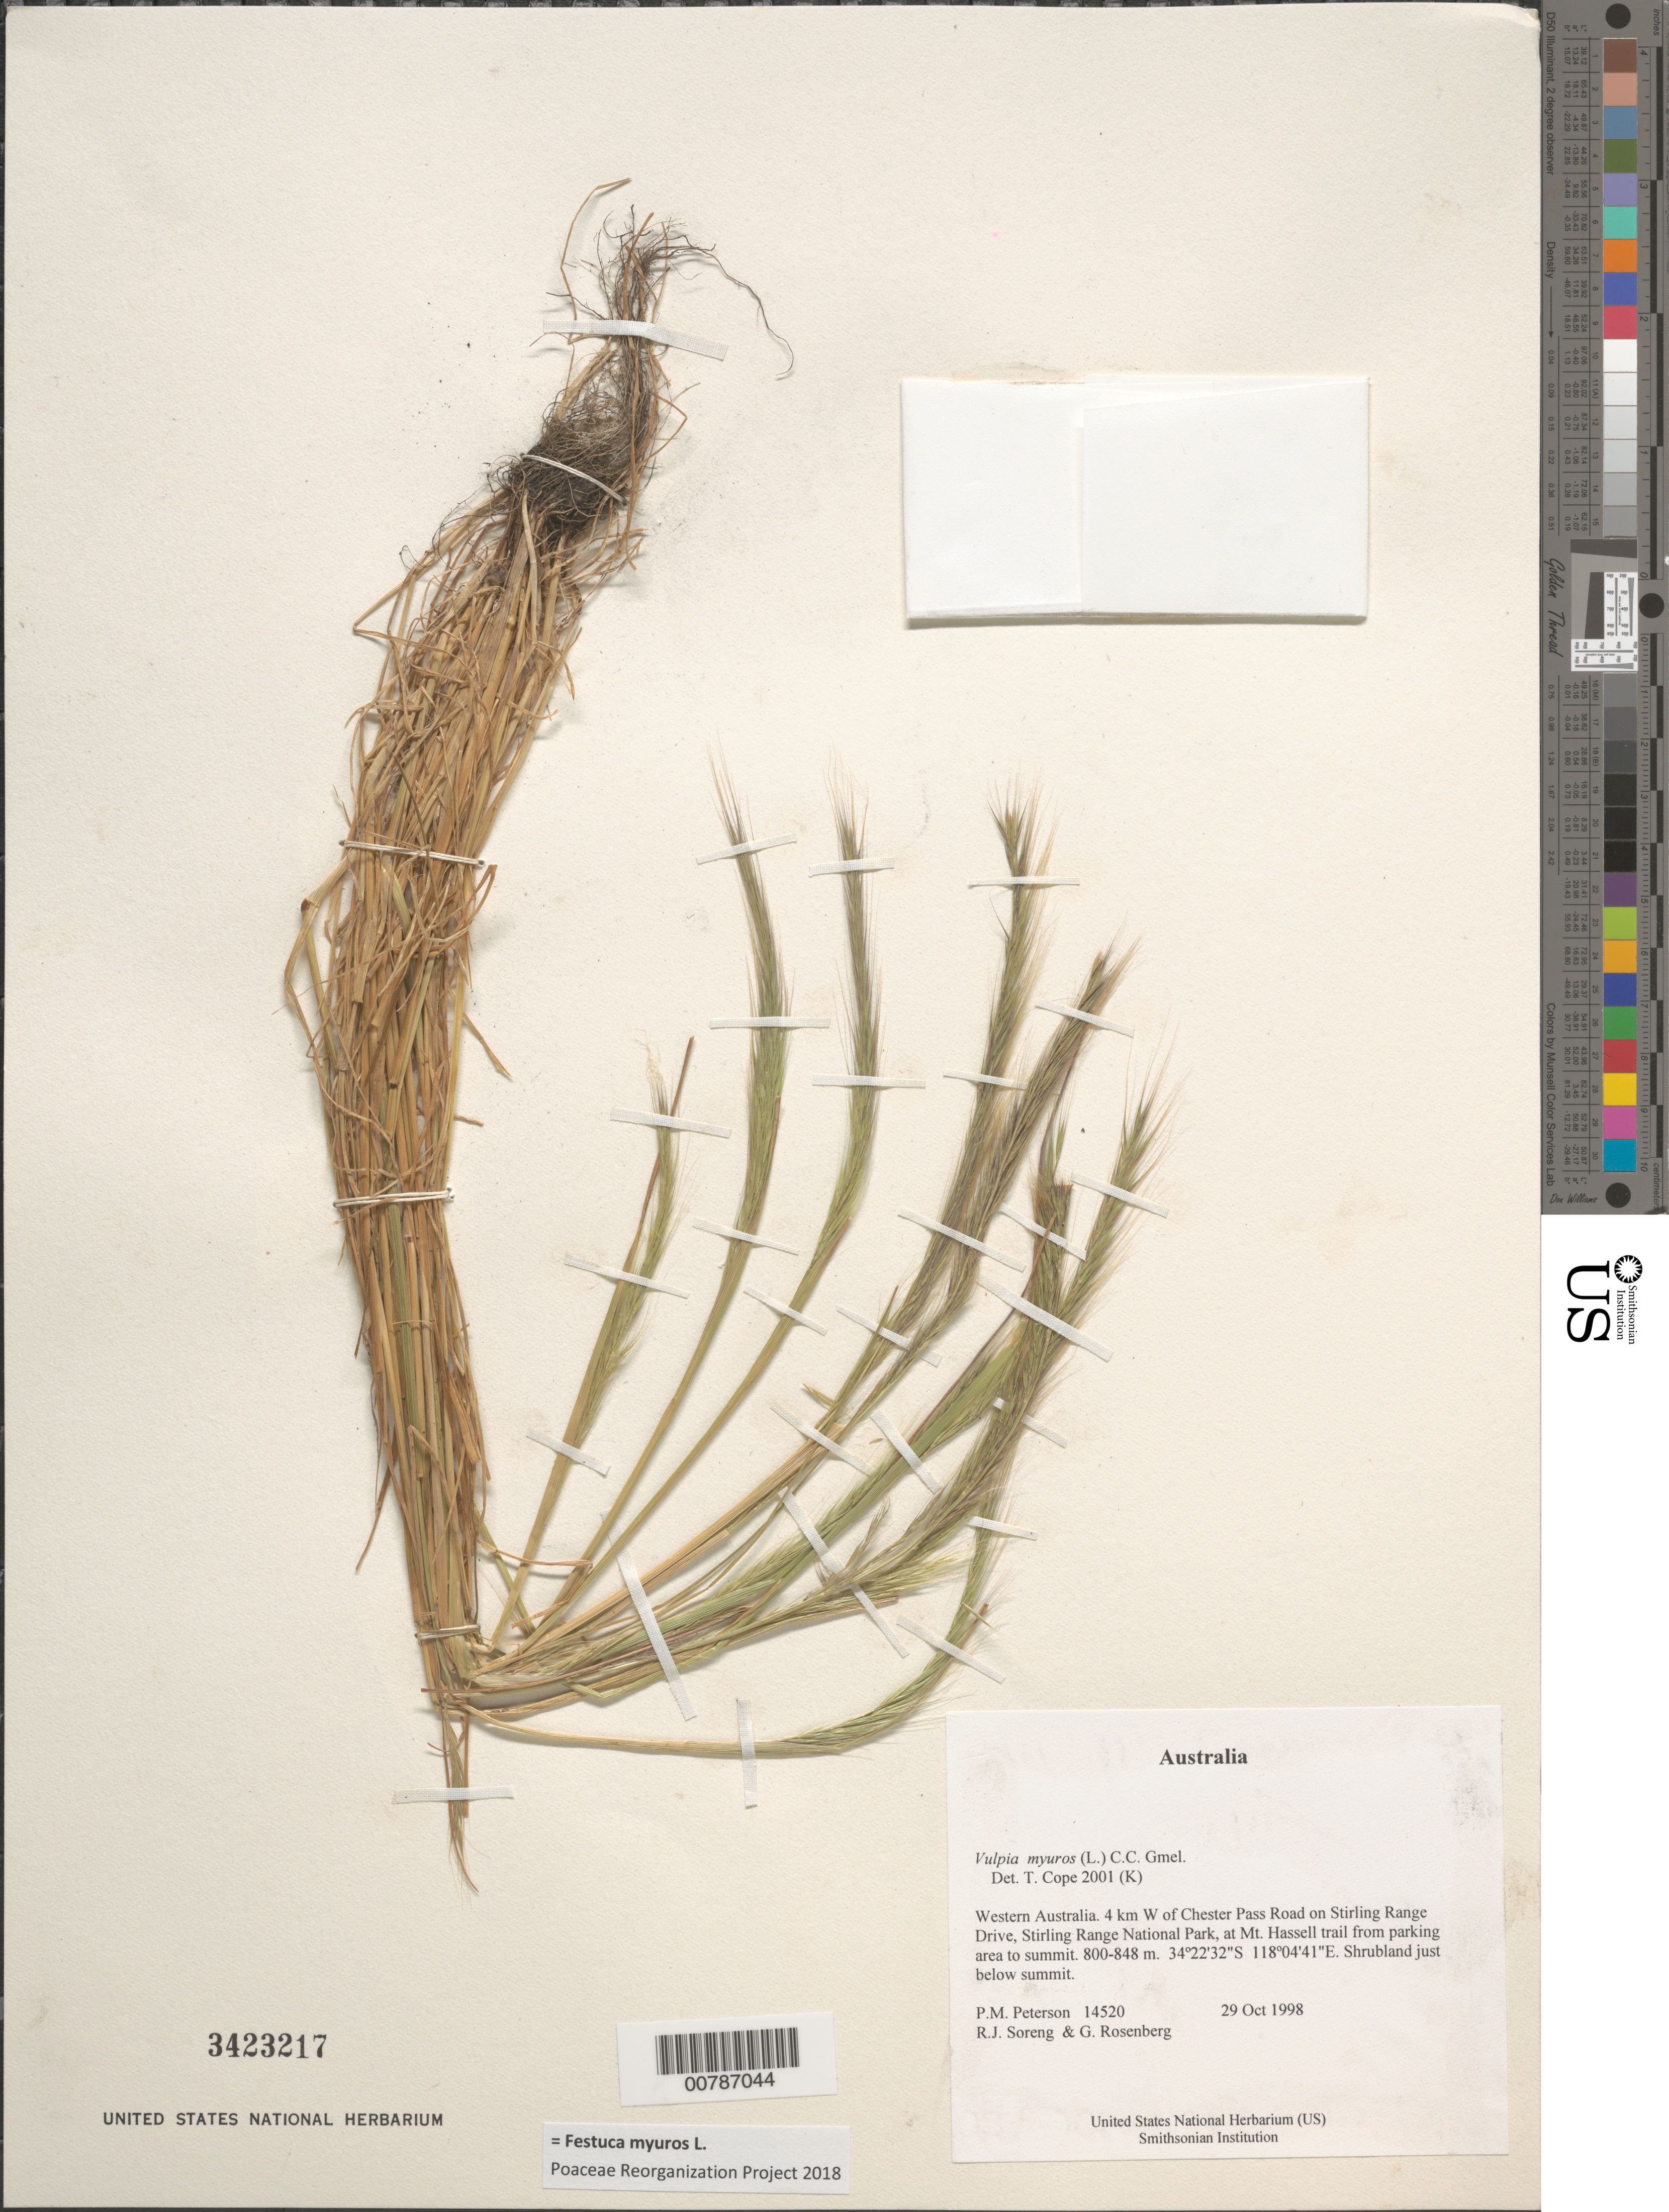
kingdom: Plantae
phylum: Tracheophyta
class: Liliopsida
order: Poales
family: Poaceae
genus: Festuca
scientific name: Festuca myuros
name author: L.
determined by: Poaceae Reorganization Project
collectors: P. M. Peterson, R. J. Soreng & G. Rosenberg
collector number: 14520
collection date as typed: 29 Oct 1998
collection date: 1998-10-29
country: Australia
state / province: Western Australia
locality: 4 km W of Chester Pass Road on Stirling Range Drive, Stirling Range National Park, at Mt. Hassell trail from parking area to summit.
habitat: Shrubland just below summit.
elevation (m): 800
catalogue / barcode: US 3423217